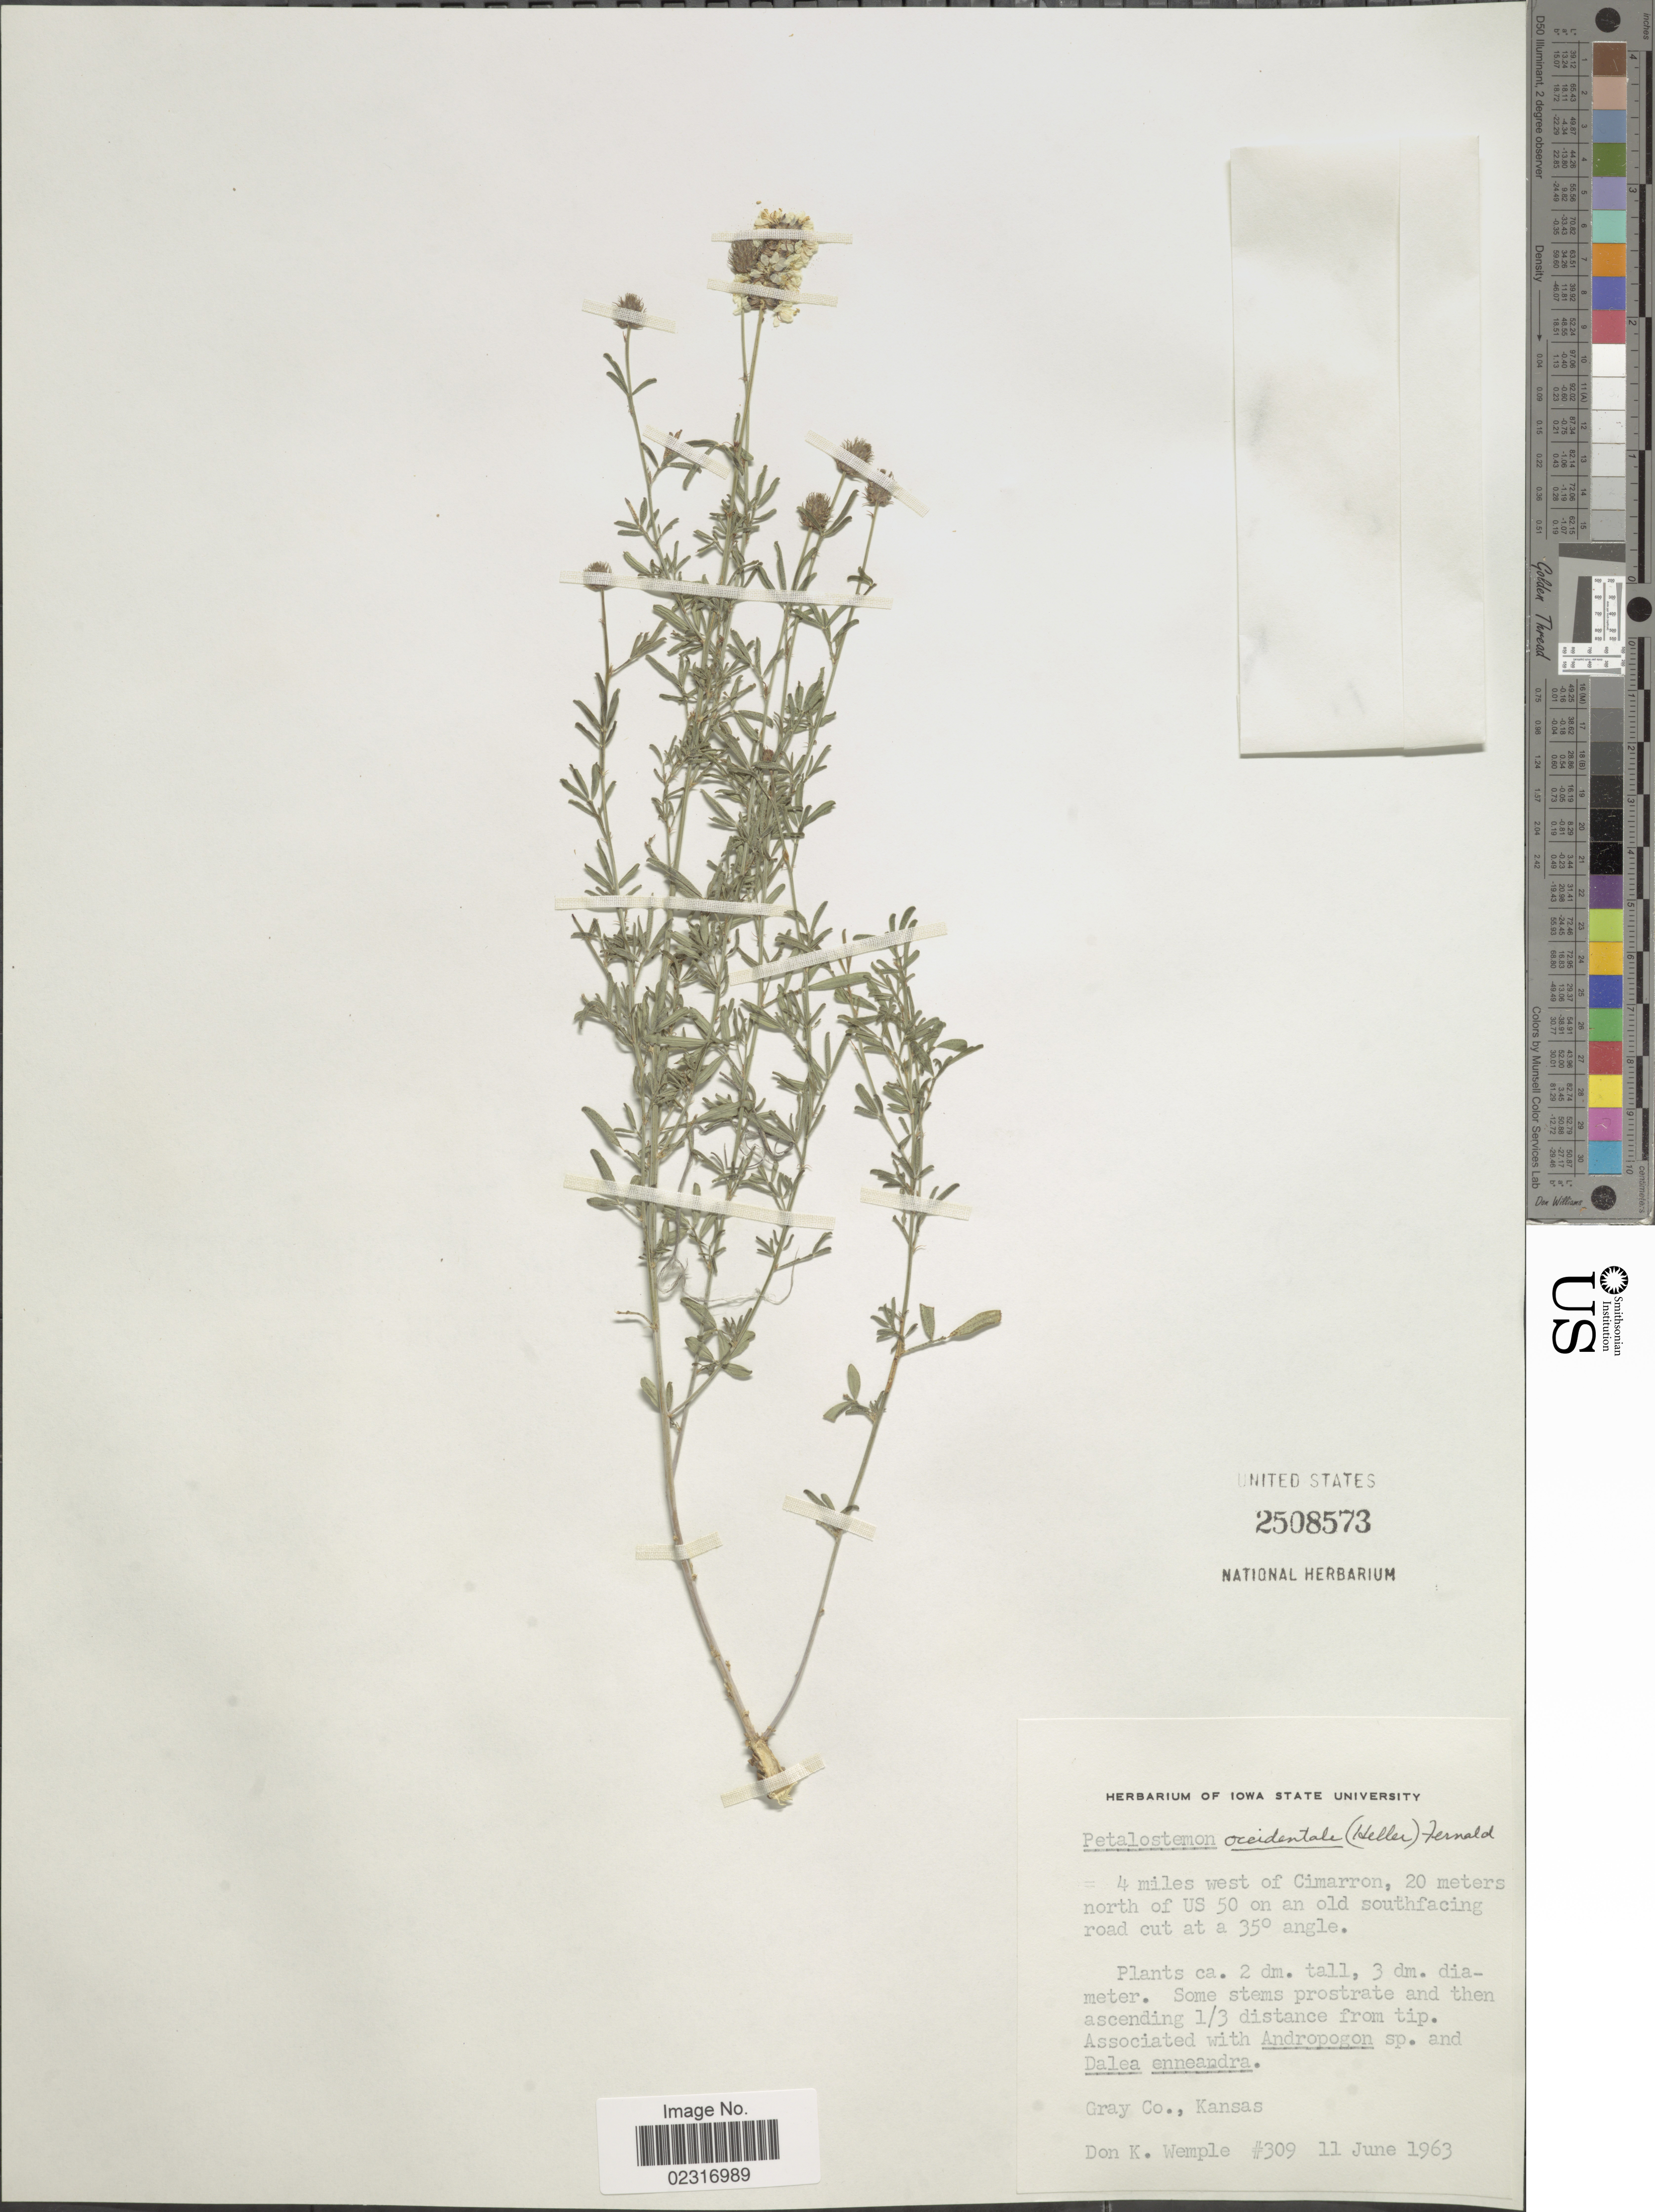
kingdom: Plantae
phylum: Tracheophyta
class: Magnoliopsida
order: Fabales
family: Fabaceae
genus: Dalea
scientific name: Dalea candida var. oligophylla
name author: (Torr) Shinners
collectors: D. Wemple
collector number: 309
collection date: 1963-06-11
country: United States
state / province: Kansas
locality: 4 miles west of Cimarron, 20 meters north of US 50 on an old southfacing road cut at 35 angle. Gray Co.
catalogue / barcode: US 2508573